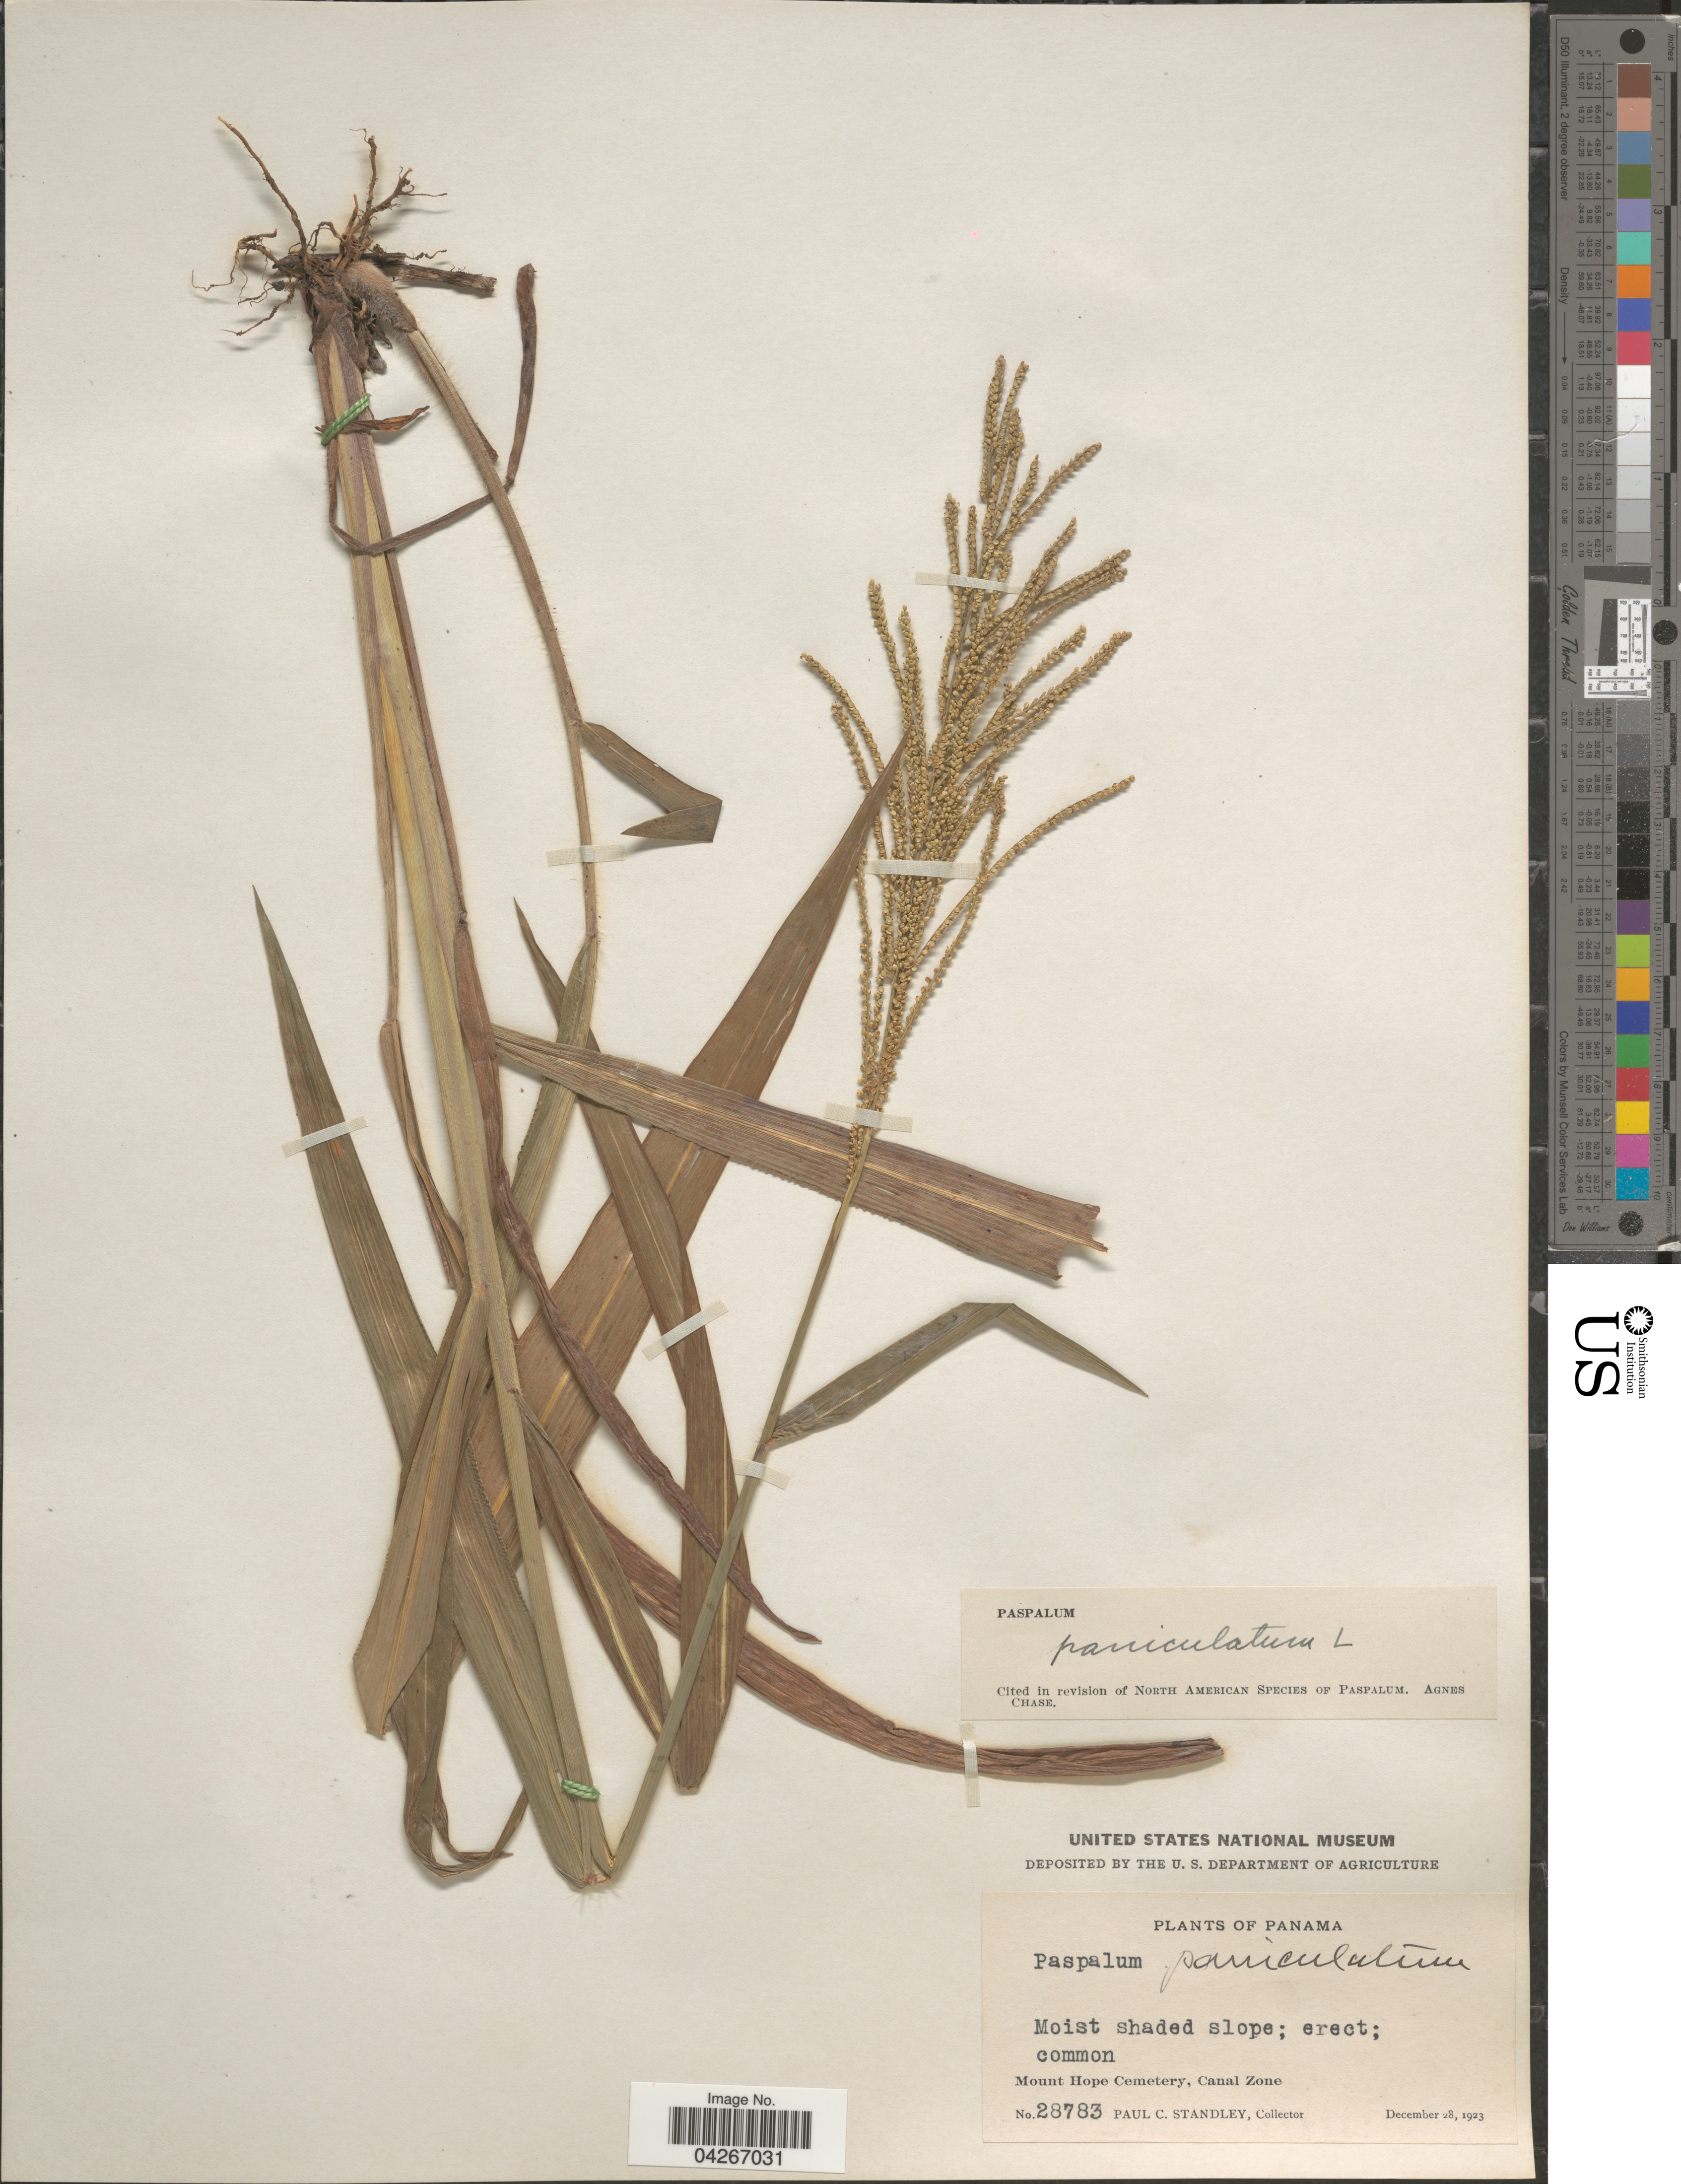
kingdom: Plantae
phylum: Tracheophyta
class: Liliopsida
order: Poales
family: Poaceae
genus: Paspalum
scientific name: Paspalum paniculatum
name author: L.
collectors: P. C. Standley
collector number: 28783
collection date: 1923-12-28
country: Panama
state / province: Colón / Panamá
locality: Moist shaded slope. Mount Hope Cemetery, Canal Zone.